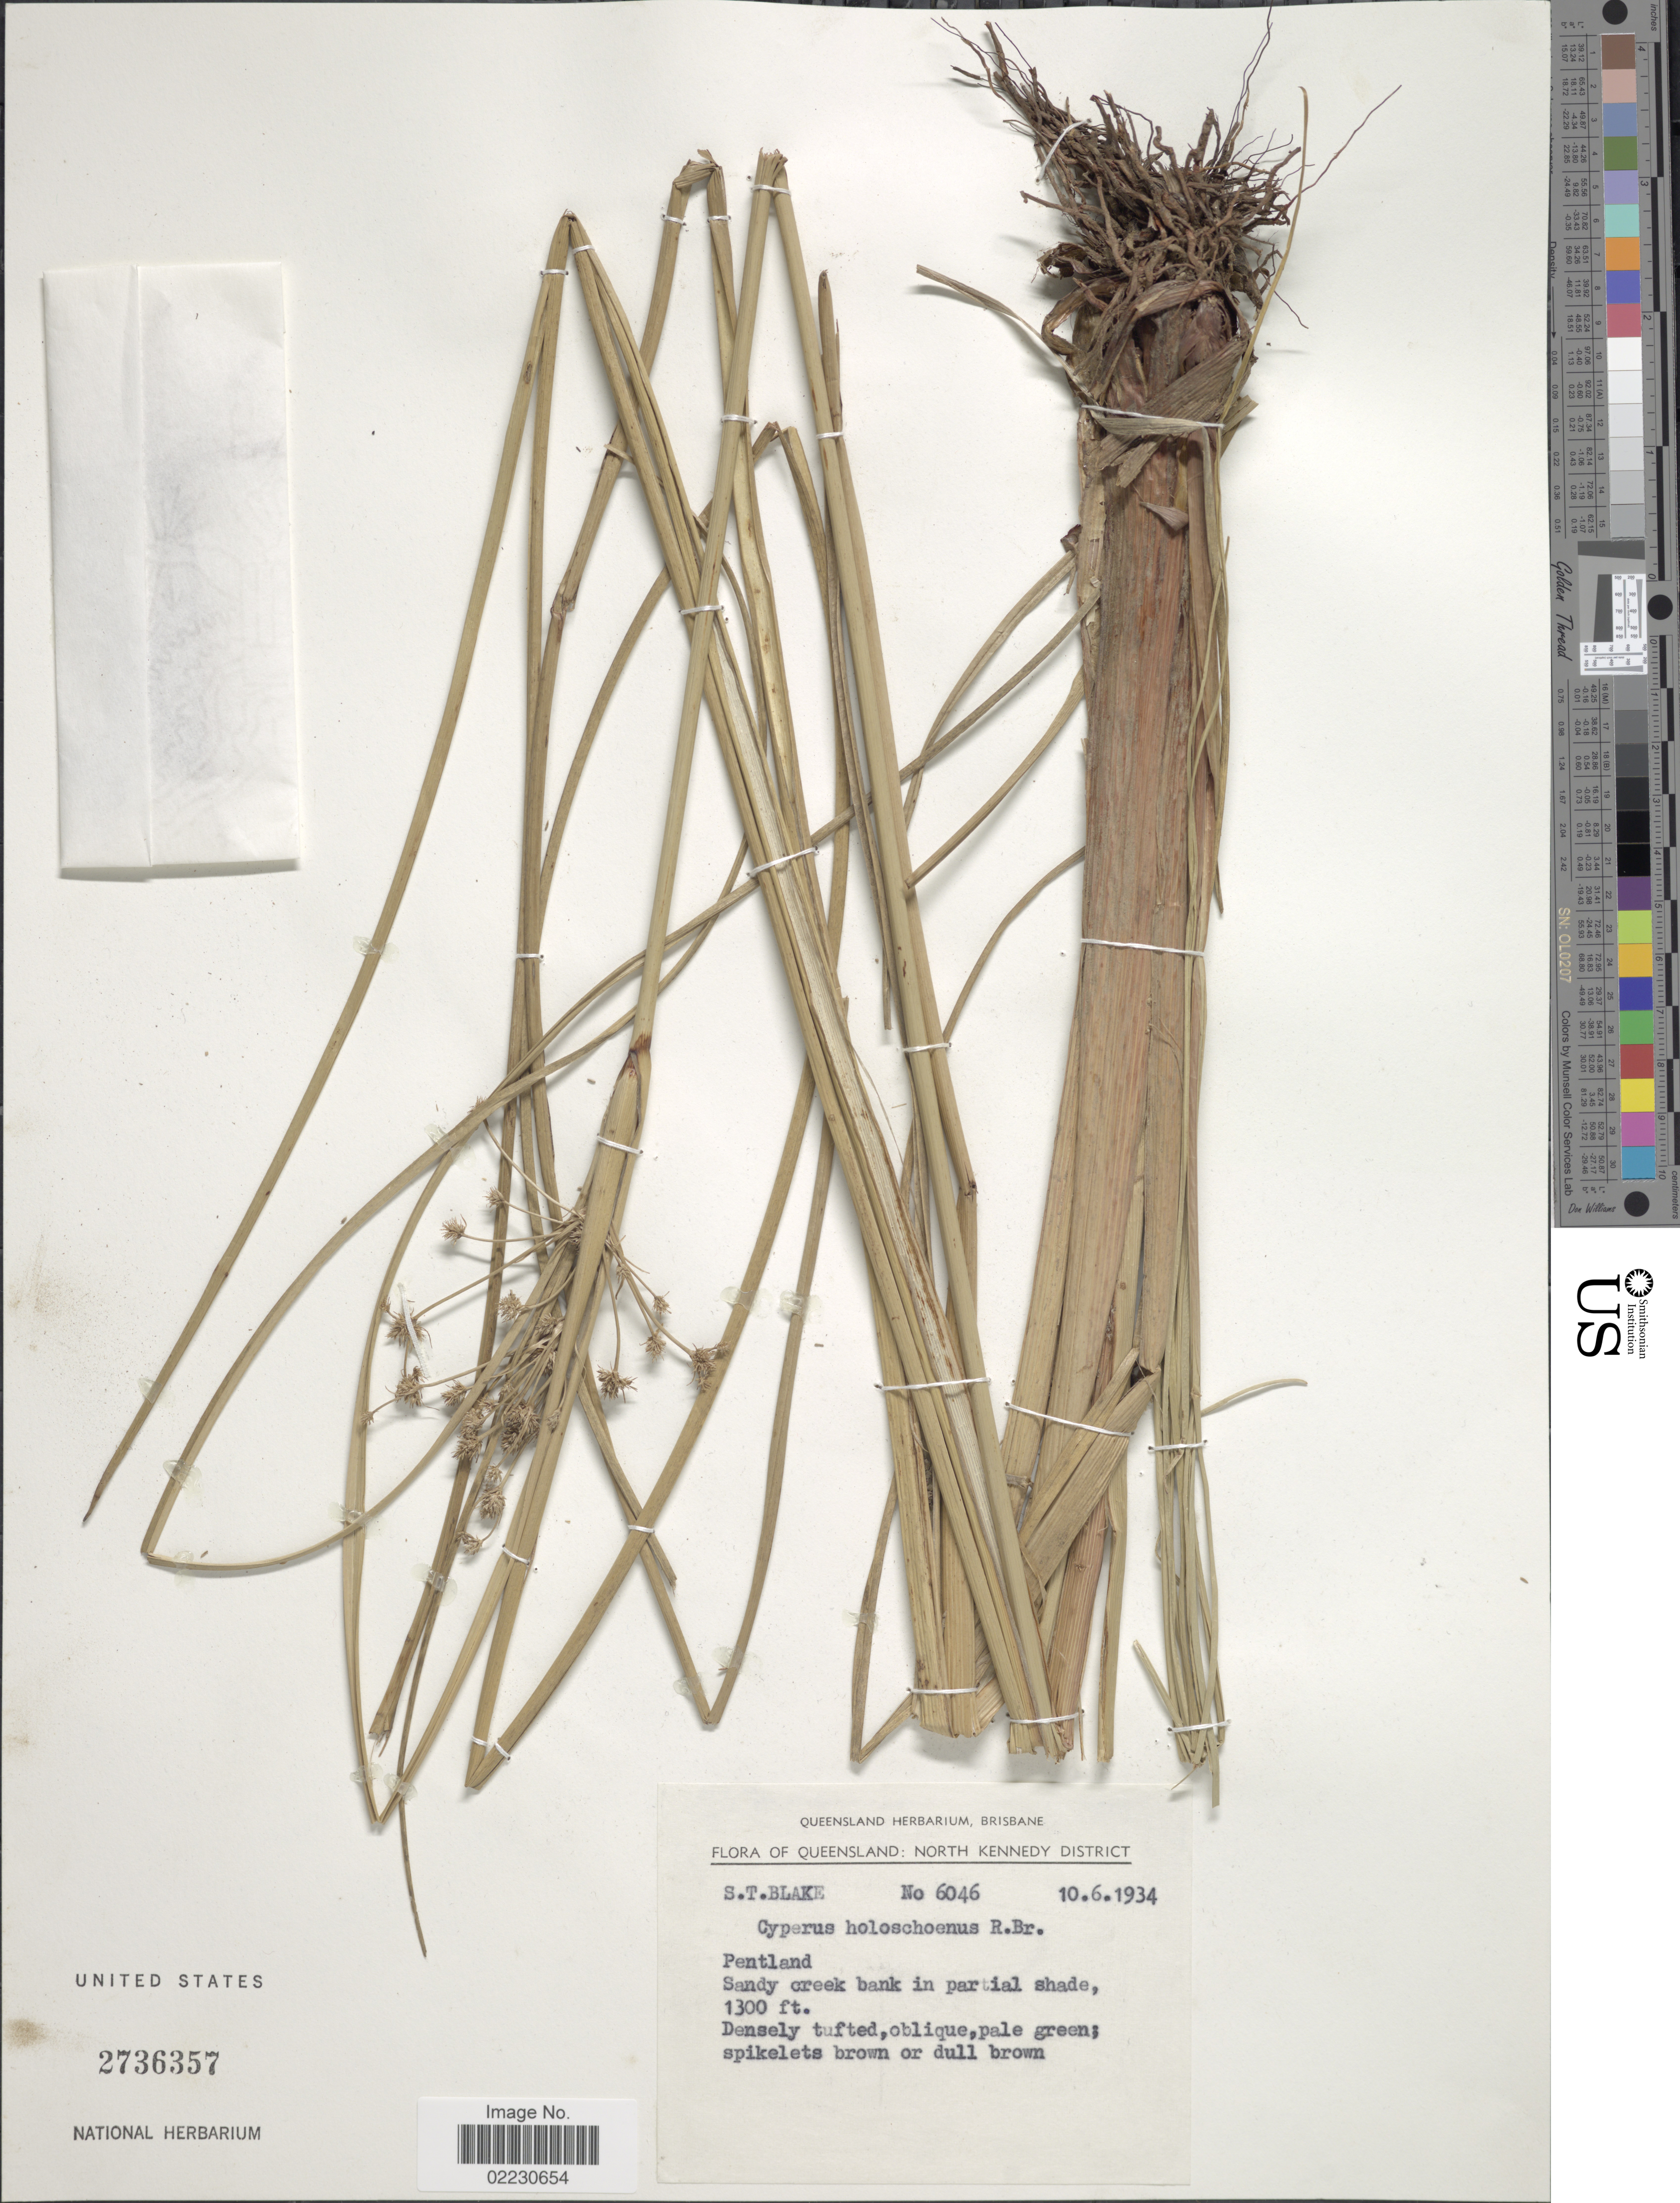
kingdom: Plantae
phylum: Tracheophyta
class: Liliopsida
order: Poales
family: Cyperaceae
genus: Cyperus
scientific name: Cyperus holoschoenus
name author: R. Br.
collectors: S. T. Blake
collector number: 6046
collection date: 1934-06-10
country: Australia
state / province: Queensland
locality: North Kennedy District. Pentland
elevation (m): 396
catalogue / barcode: US 2736357